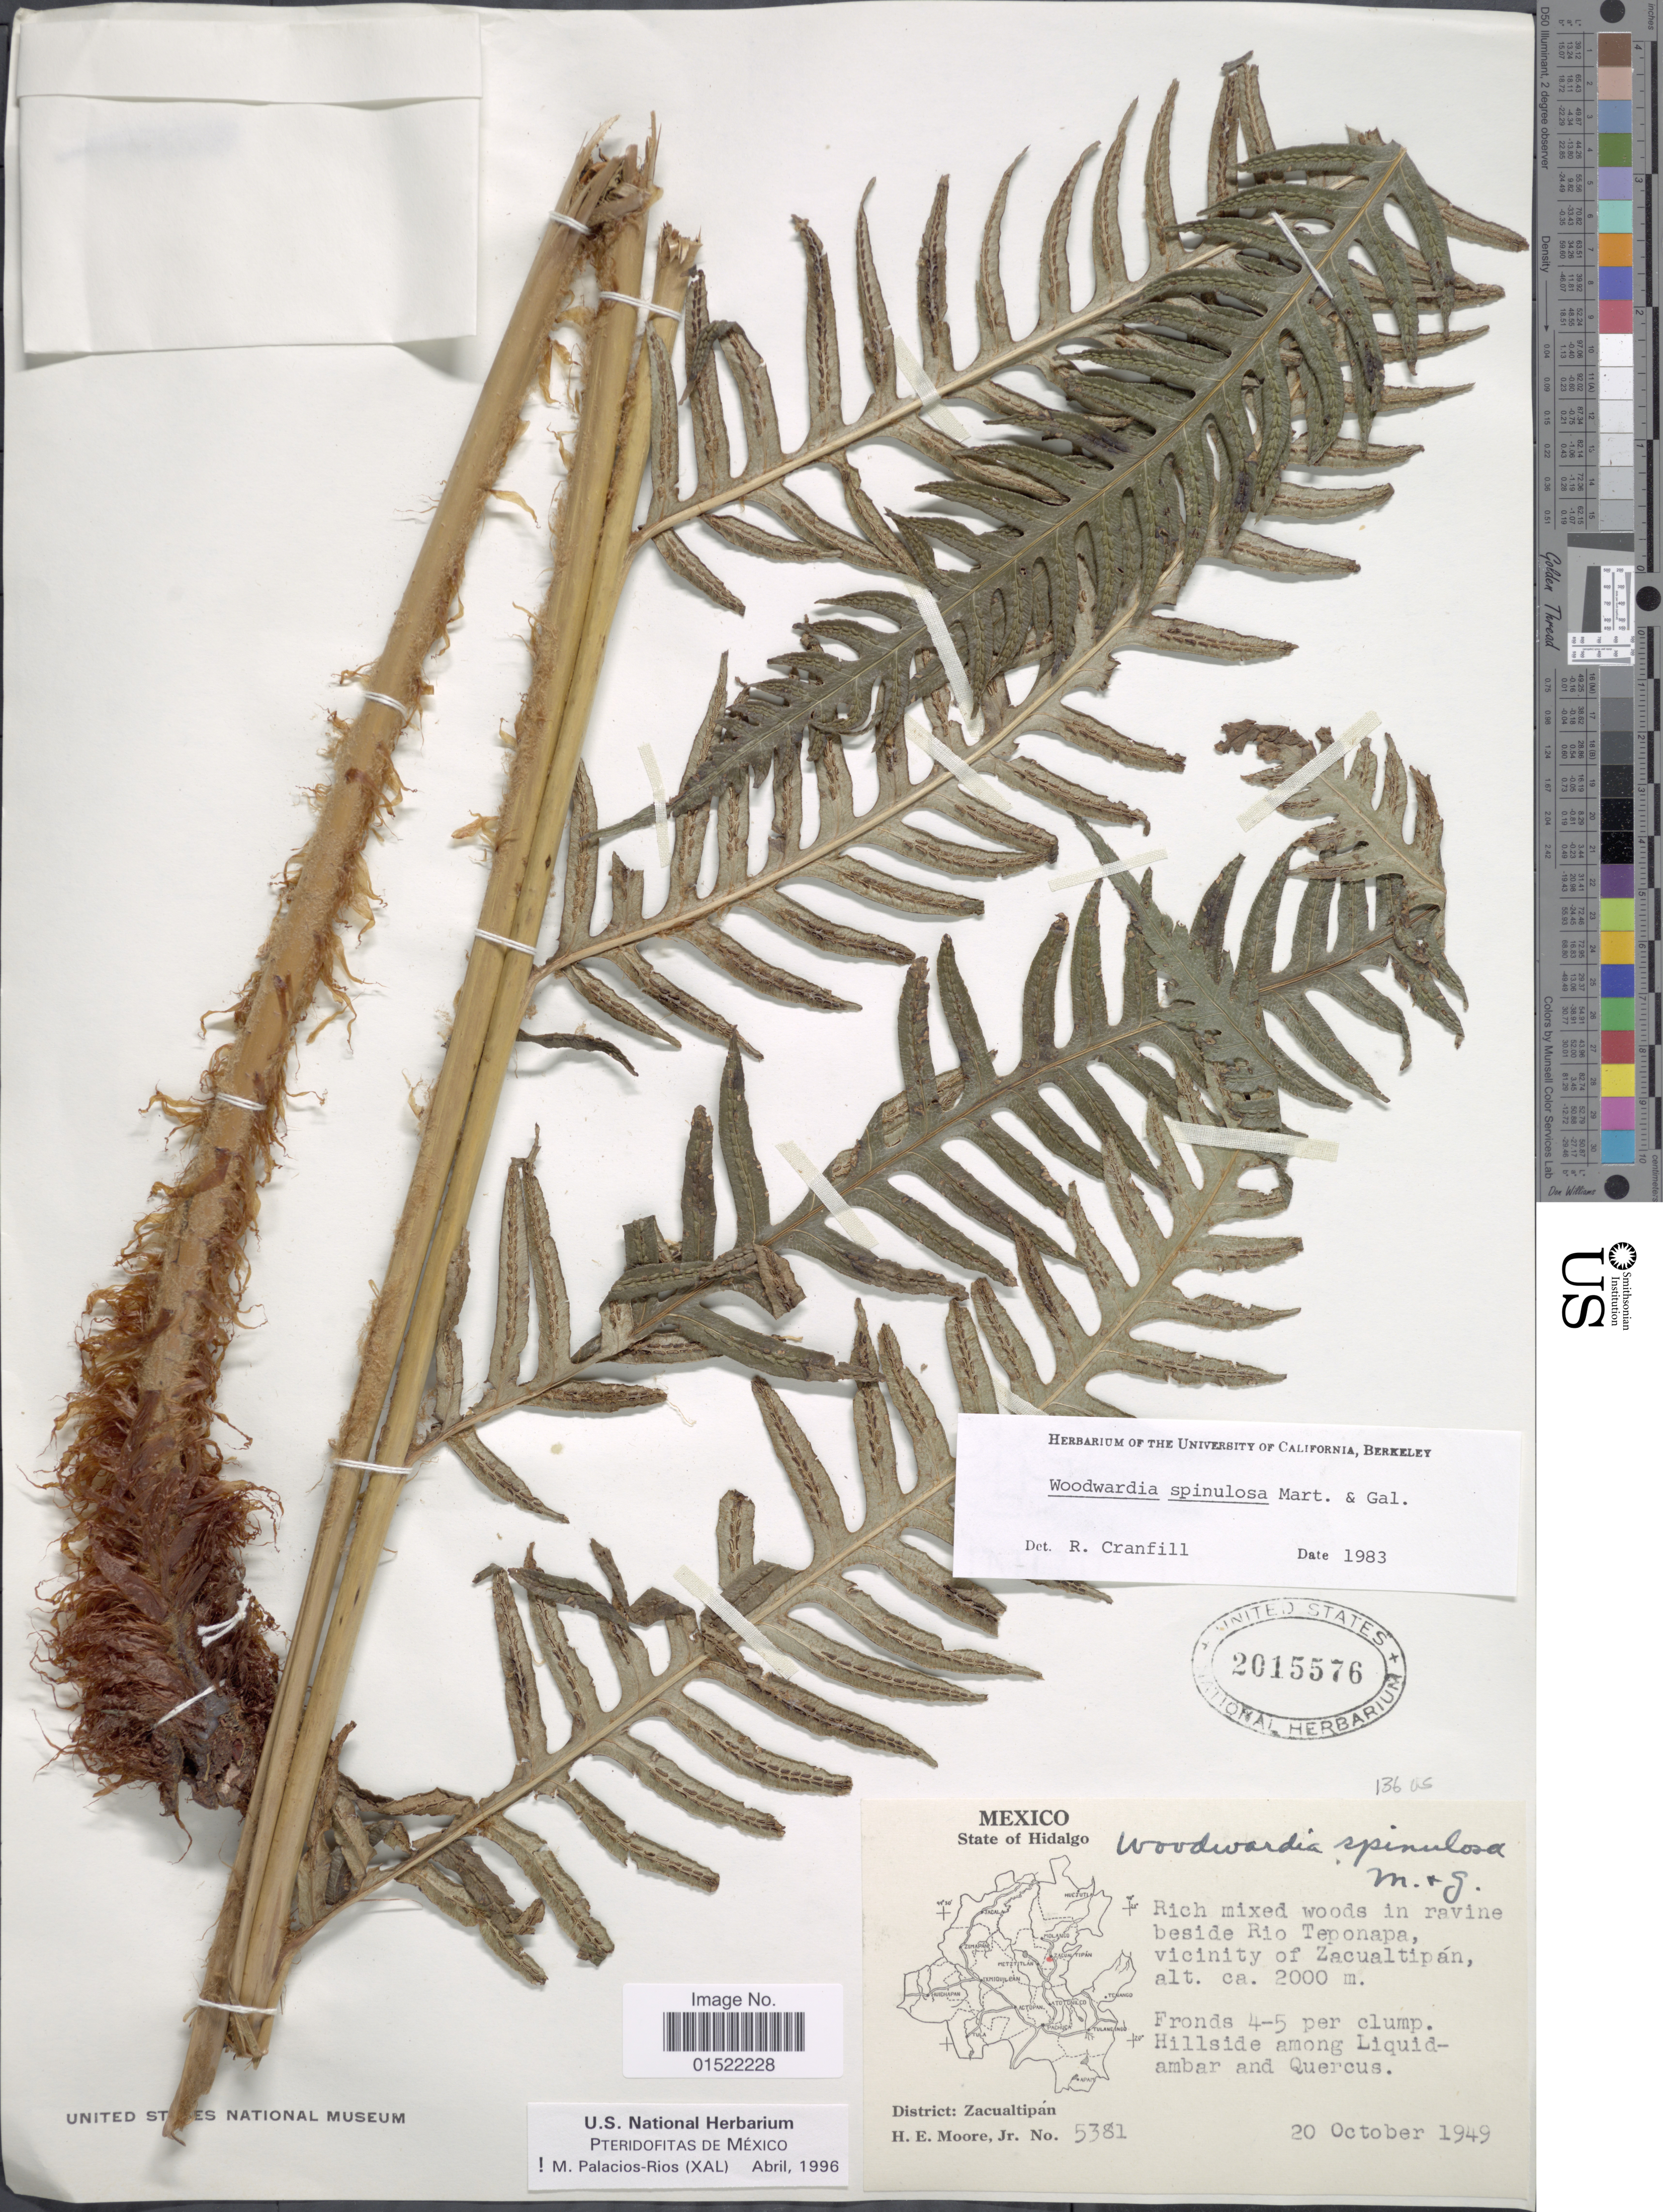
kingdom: Plantae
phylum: Tracheophyta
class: Polypodiopsida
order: Polypodiales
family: Blechnaceae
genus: Woodwardia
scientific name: Woodwardia spinulosa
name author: M. Martens & Galeotti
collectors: H. Moore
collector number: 5381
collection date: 1949-10-20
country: Mexico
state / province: Hidalgo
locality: State of Hidalgo, rich mixed woods in ravine beside Rio Teponapa, vicinity of Zacualtipan, District Zacualtipan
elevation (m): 2000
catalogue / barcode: US 2015576